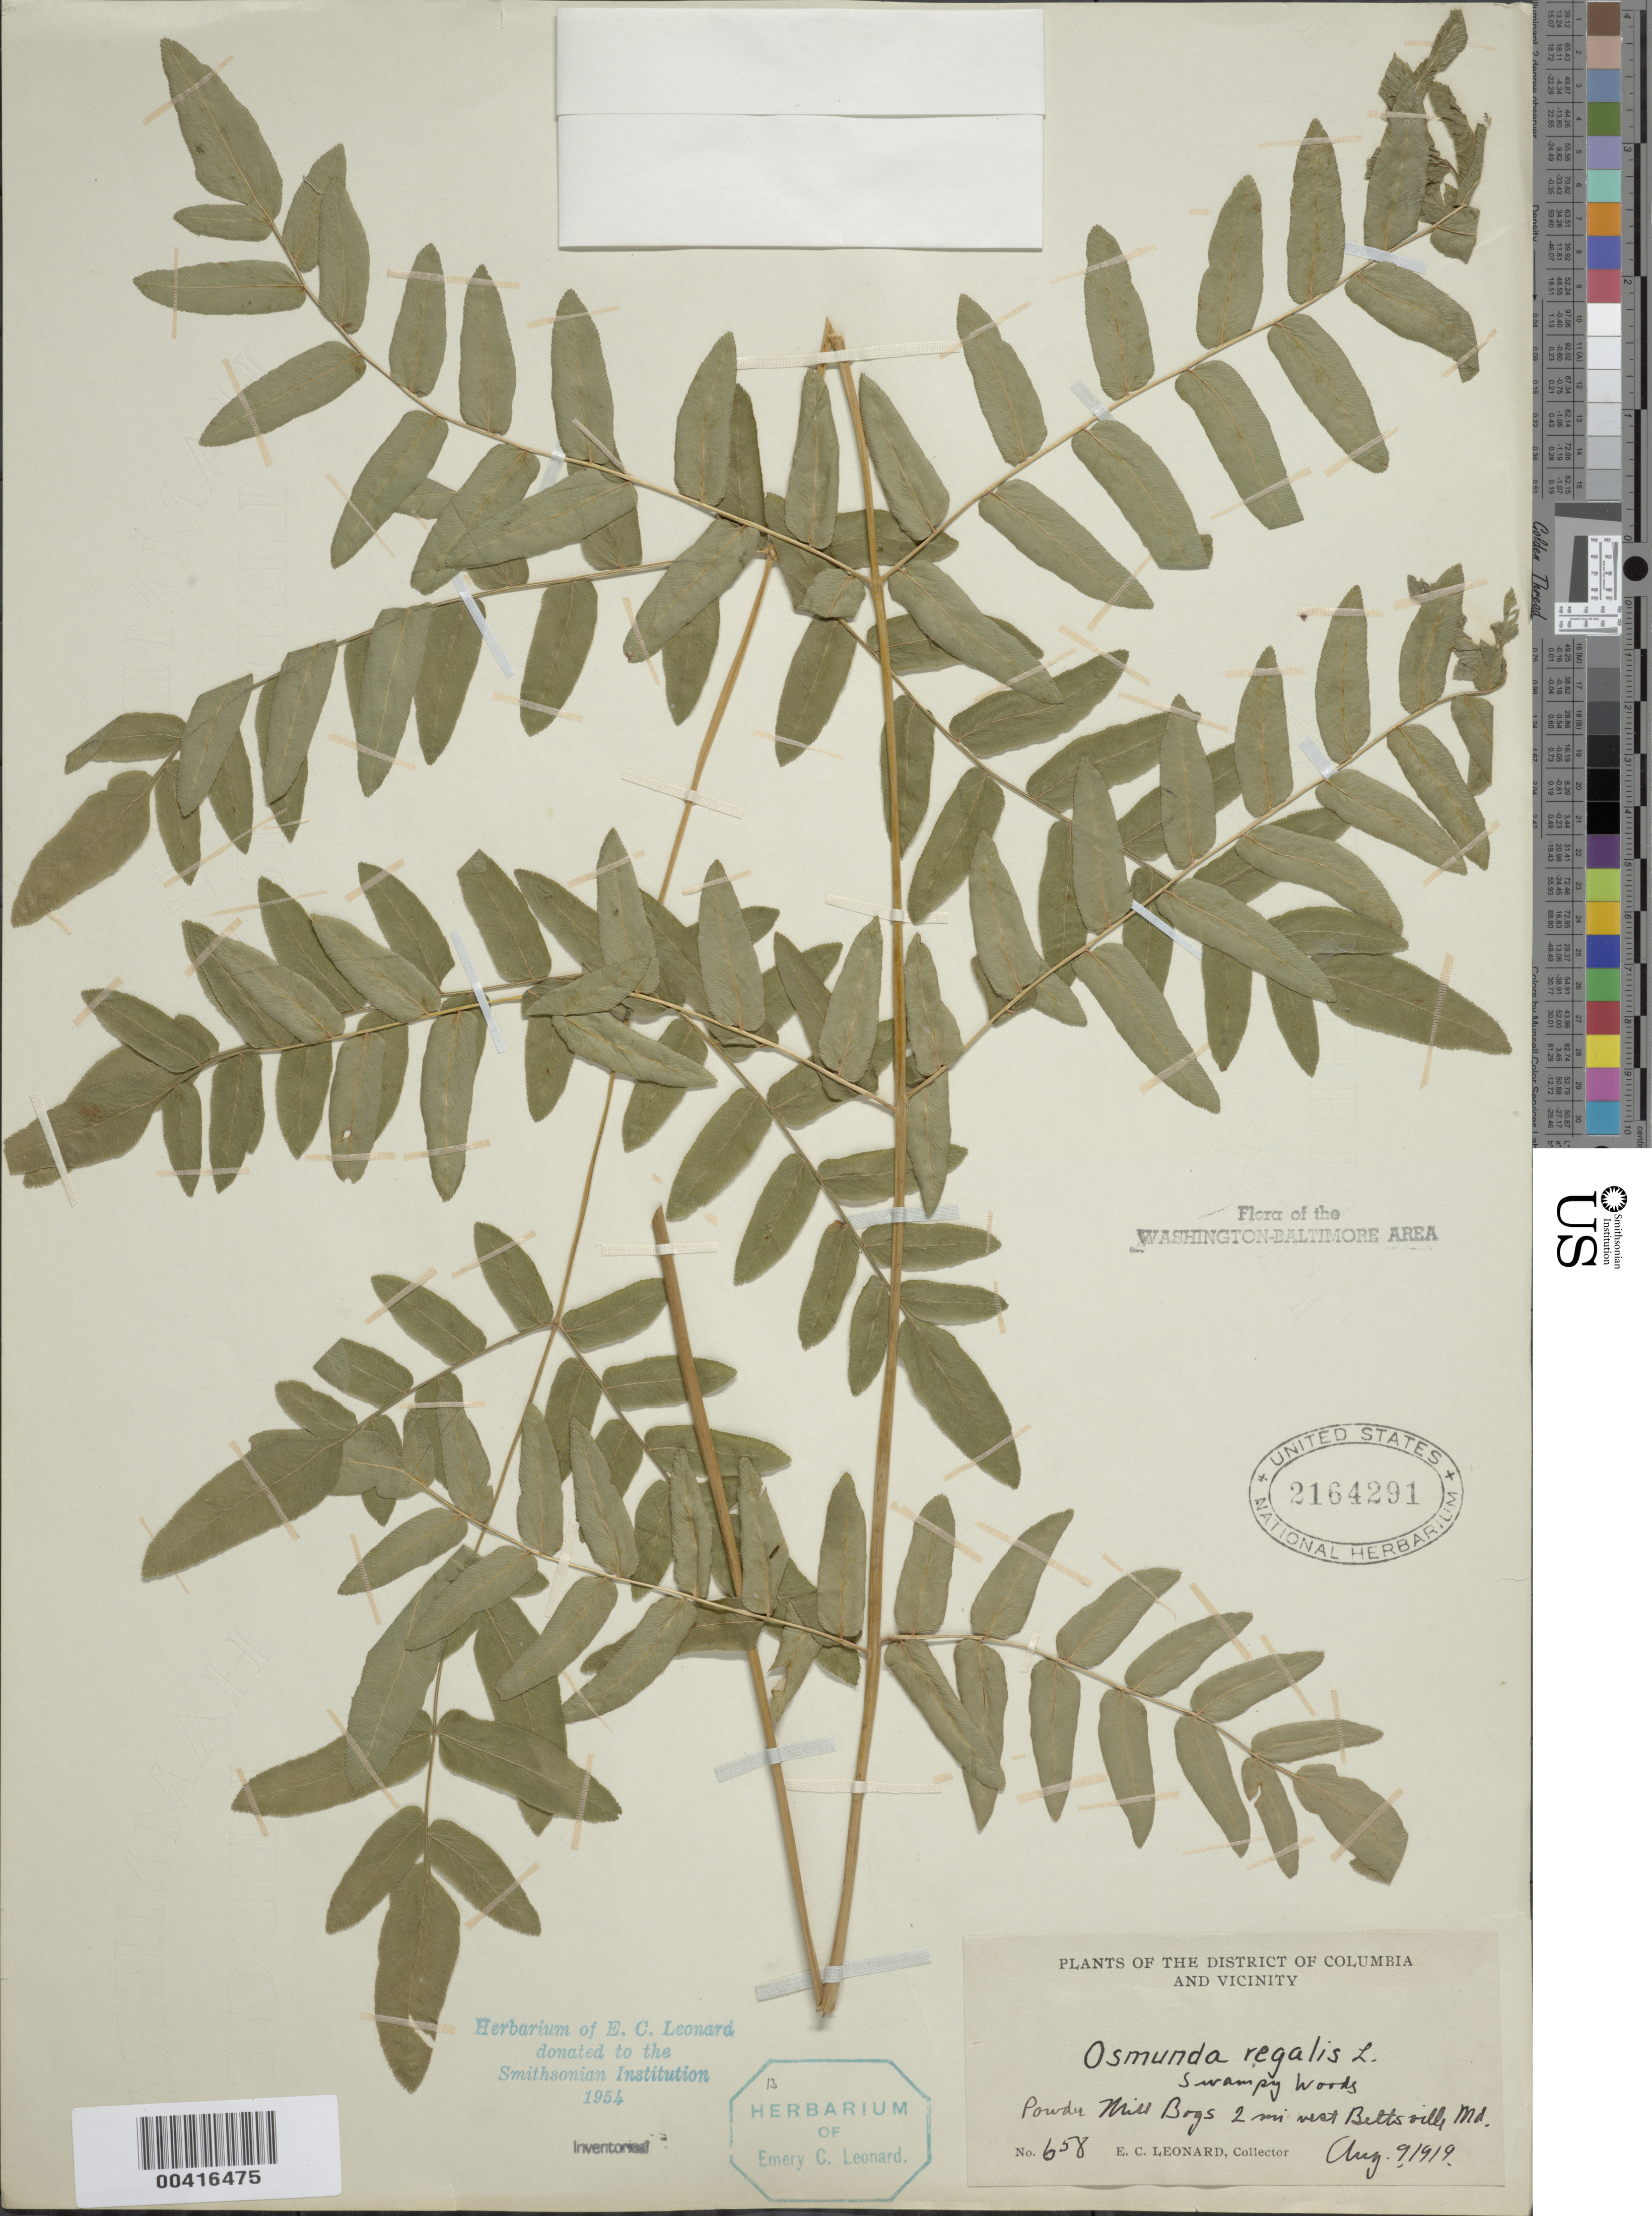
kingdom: Plantae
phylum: Tracheophyta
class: Polypodiopsida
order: Osmundales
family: Osmundaceae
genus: Osmunda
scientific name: Osmunda regalis var. spectabilis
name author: (Willd.) A. Gray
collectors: E. C. Leonard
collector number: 658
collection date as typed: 09 Aug 1919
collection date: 1919-08-09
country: United States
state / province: Maryland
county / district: Prince George's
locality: Powder Mill Bogs, 2 miles W of Beltsville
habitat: Swampy woods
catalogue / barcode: US 2164291